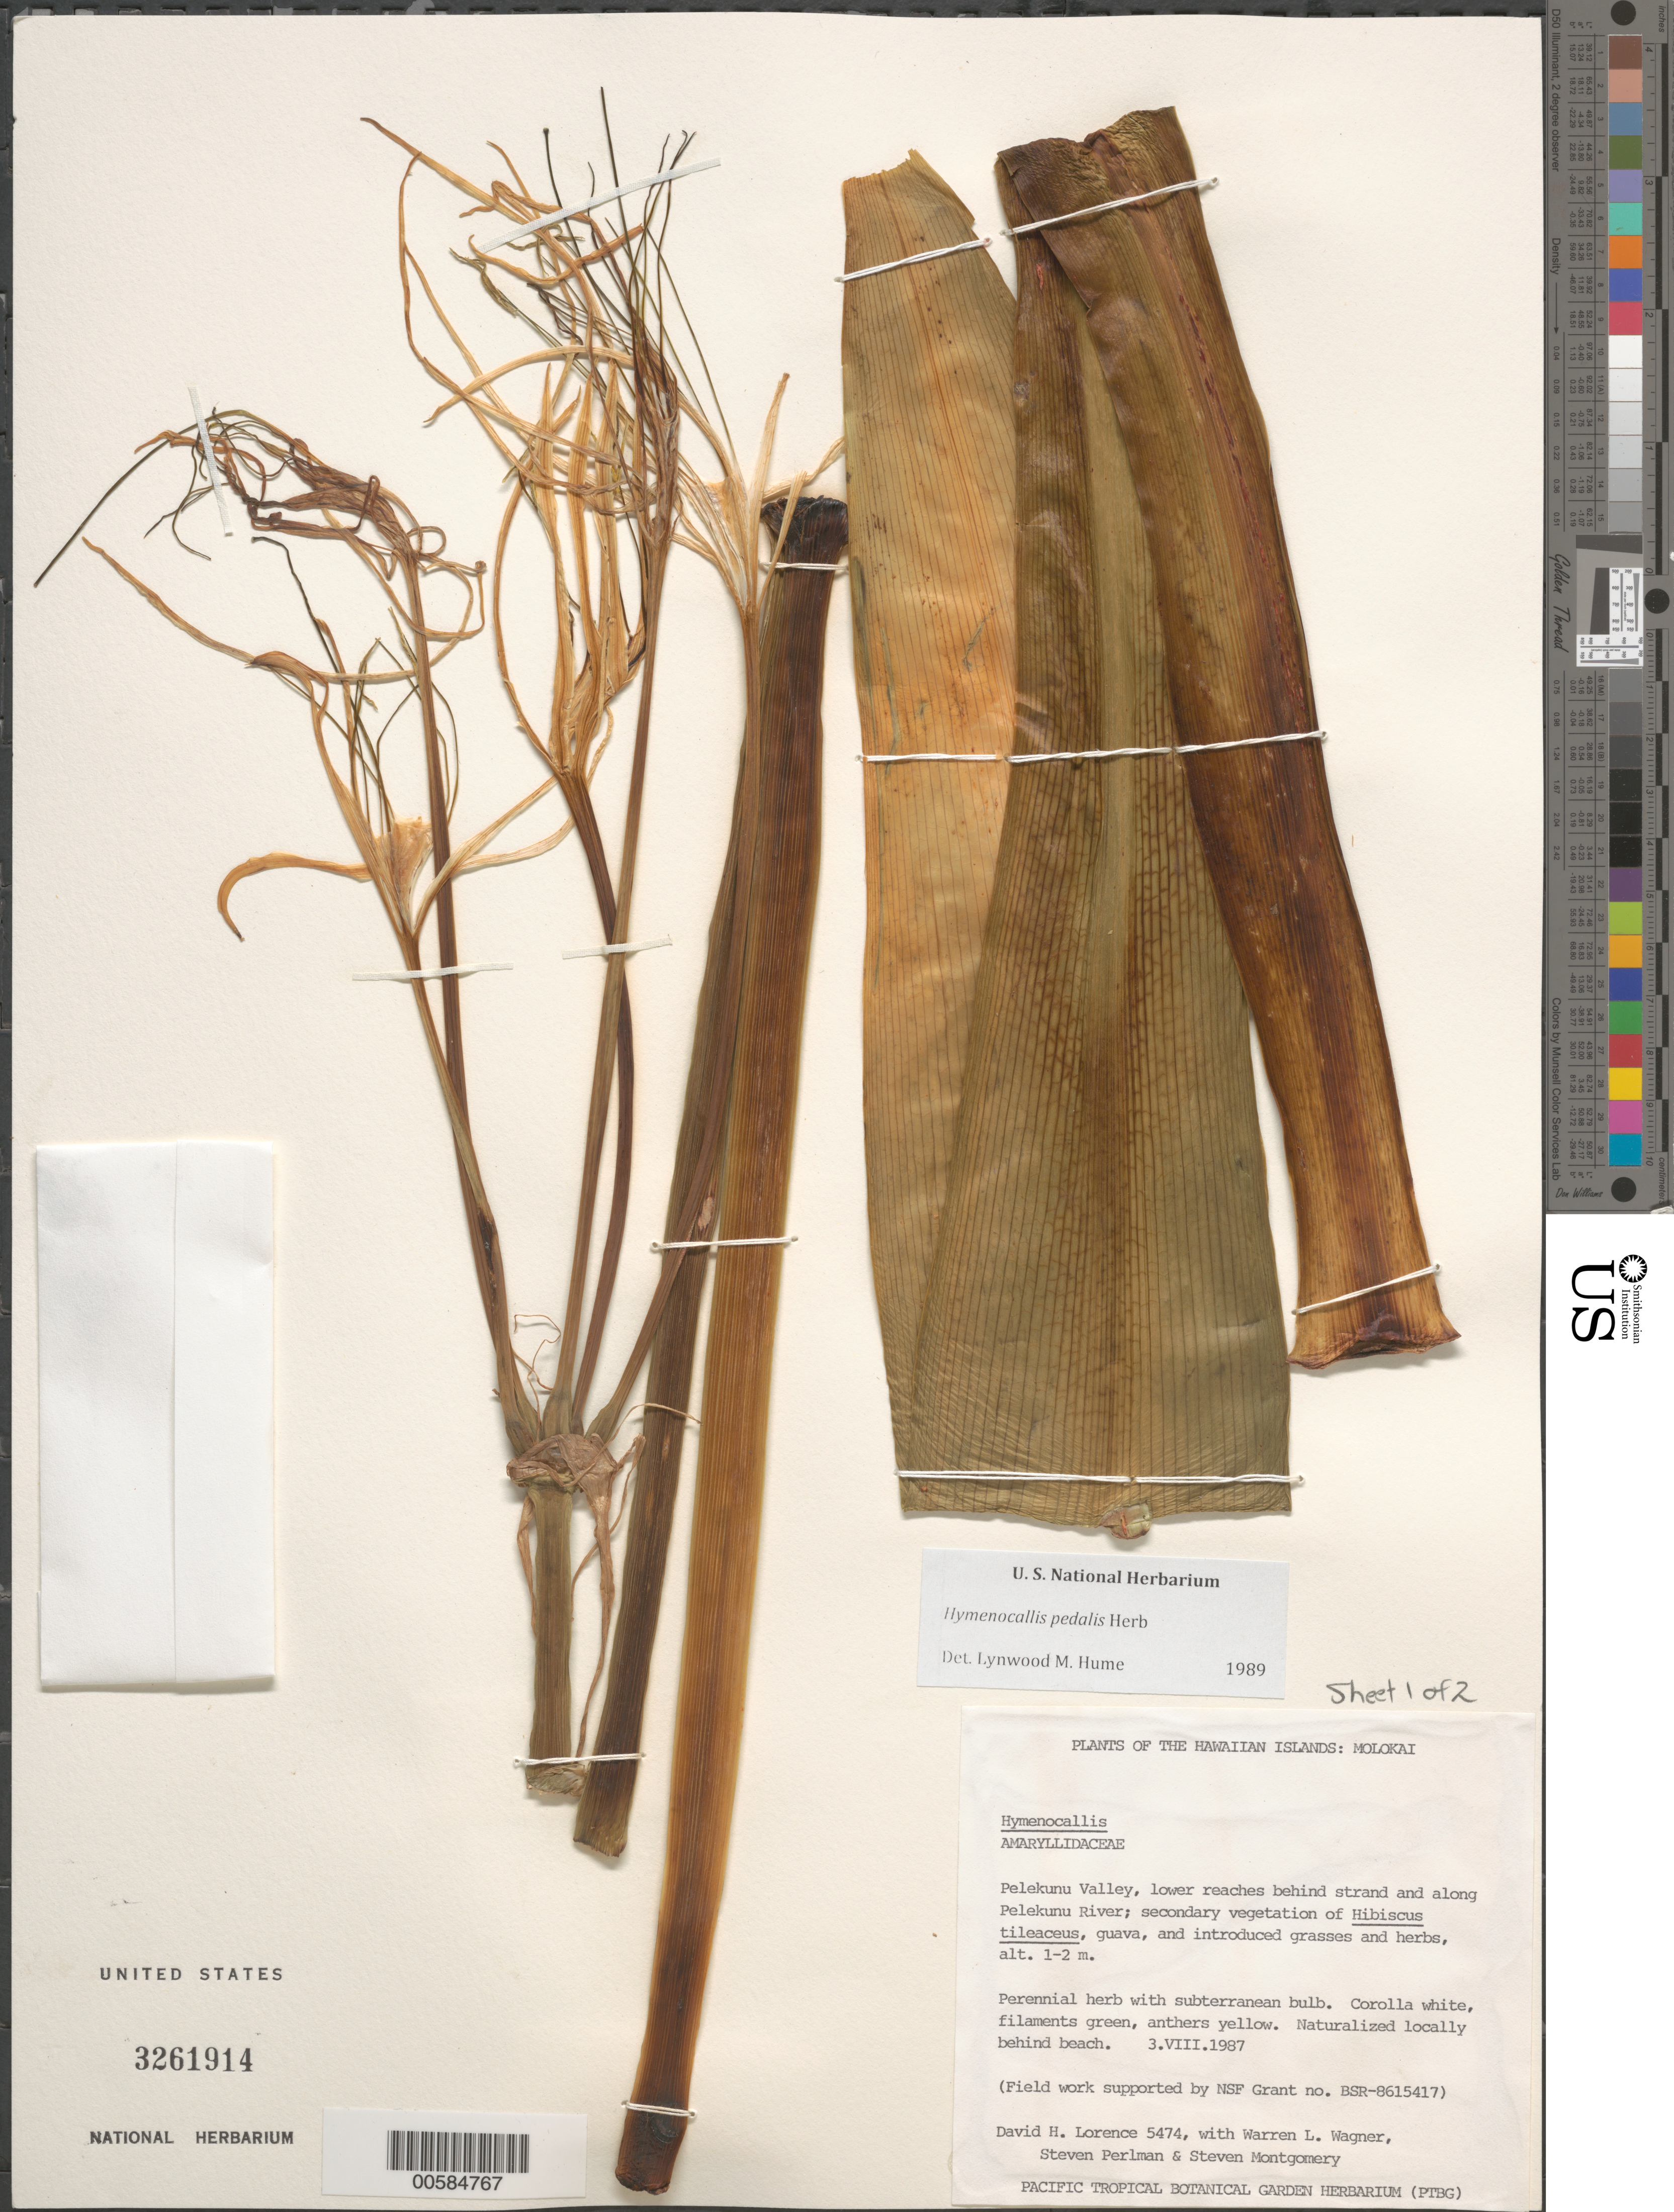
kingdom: Plantae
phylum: Tracheophyta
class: Liliopsida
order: Asparagales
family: Amaryllidaceae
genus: Hymenocallis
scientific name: Hymenocallis pedalis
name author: Herb.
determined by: Hume, L.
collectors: D. Lorence, W. L. Wagner, S. P. Perlman & S. Montgomery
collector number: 5474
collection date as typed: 3 Aug 1987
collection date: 1987-08-03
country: United States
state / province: Hawaii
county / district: Maui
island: Moloka'i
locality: Pelekunu Valley, lower reaches behind strand and along Pelekunu River.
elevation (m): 1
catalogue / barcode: US 3261914